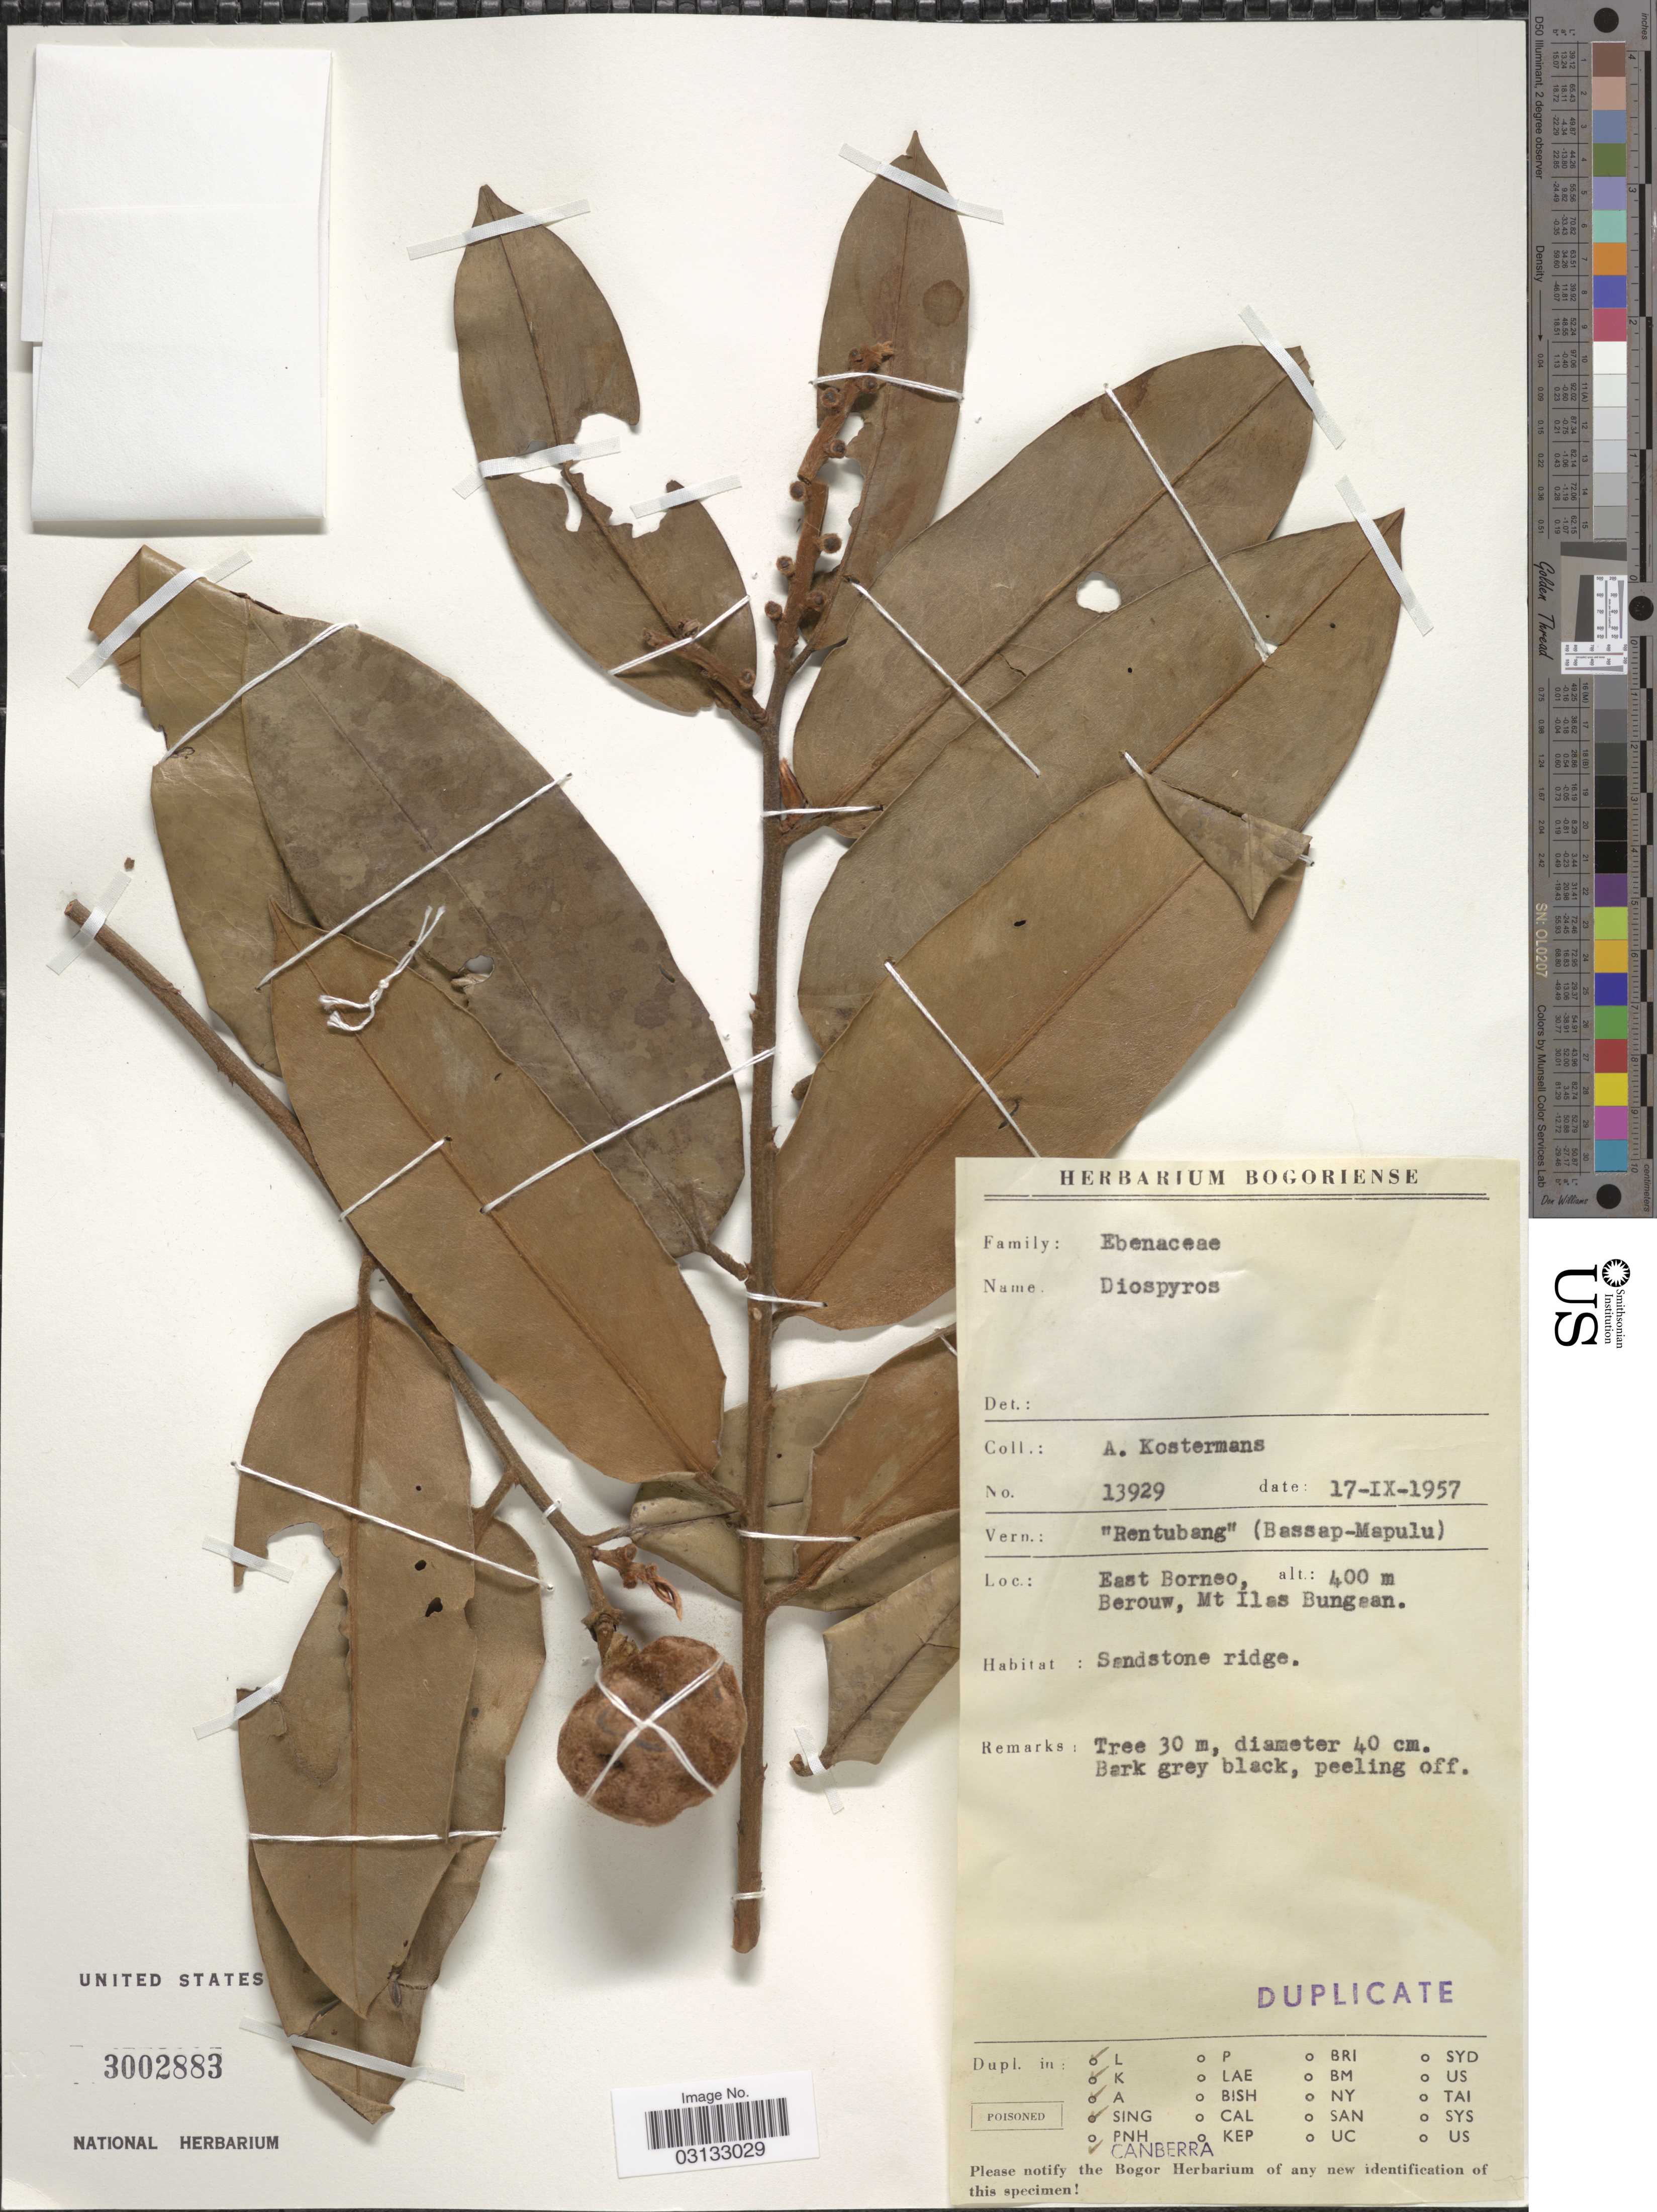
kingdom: Plantae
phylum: Tracheophyta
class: Magnoliopsida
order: Ericales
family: Ebenaceae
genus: Diospyros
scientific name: Diospyros sp.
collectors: A. J. G. Kostermans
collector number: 13929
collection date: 1957-09-17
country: Indonesia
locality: East Borneo, Berouw, Mt Ilas Bungaan.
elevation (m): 400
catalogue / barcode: US 3002883